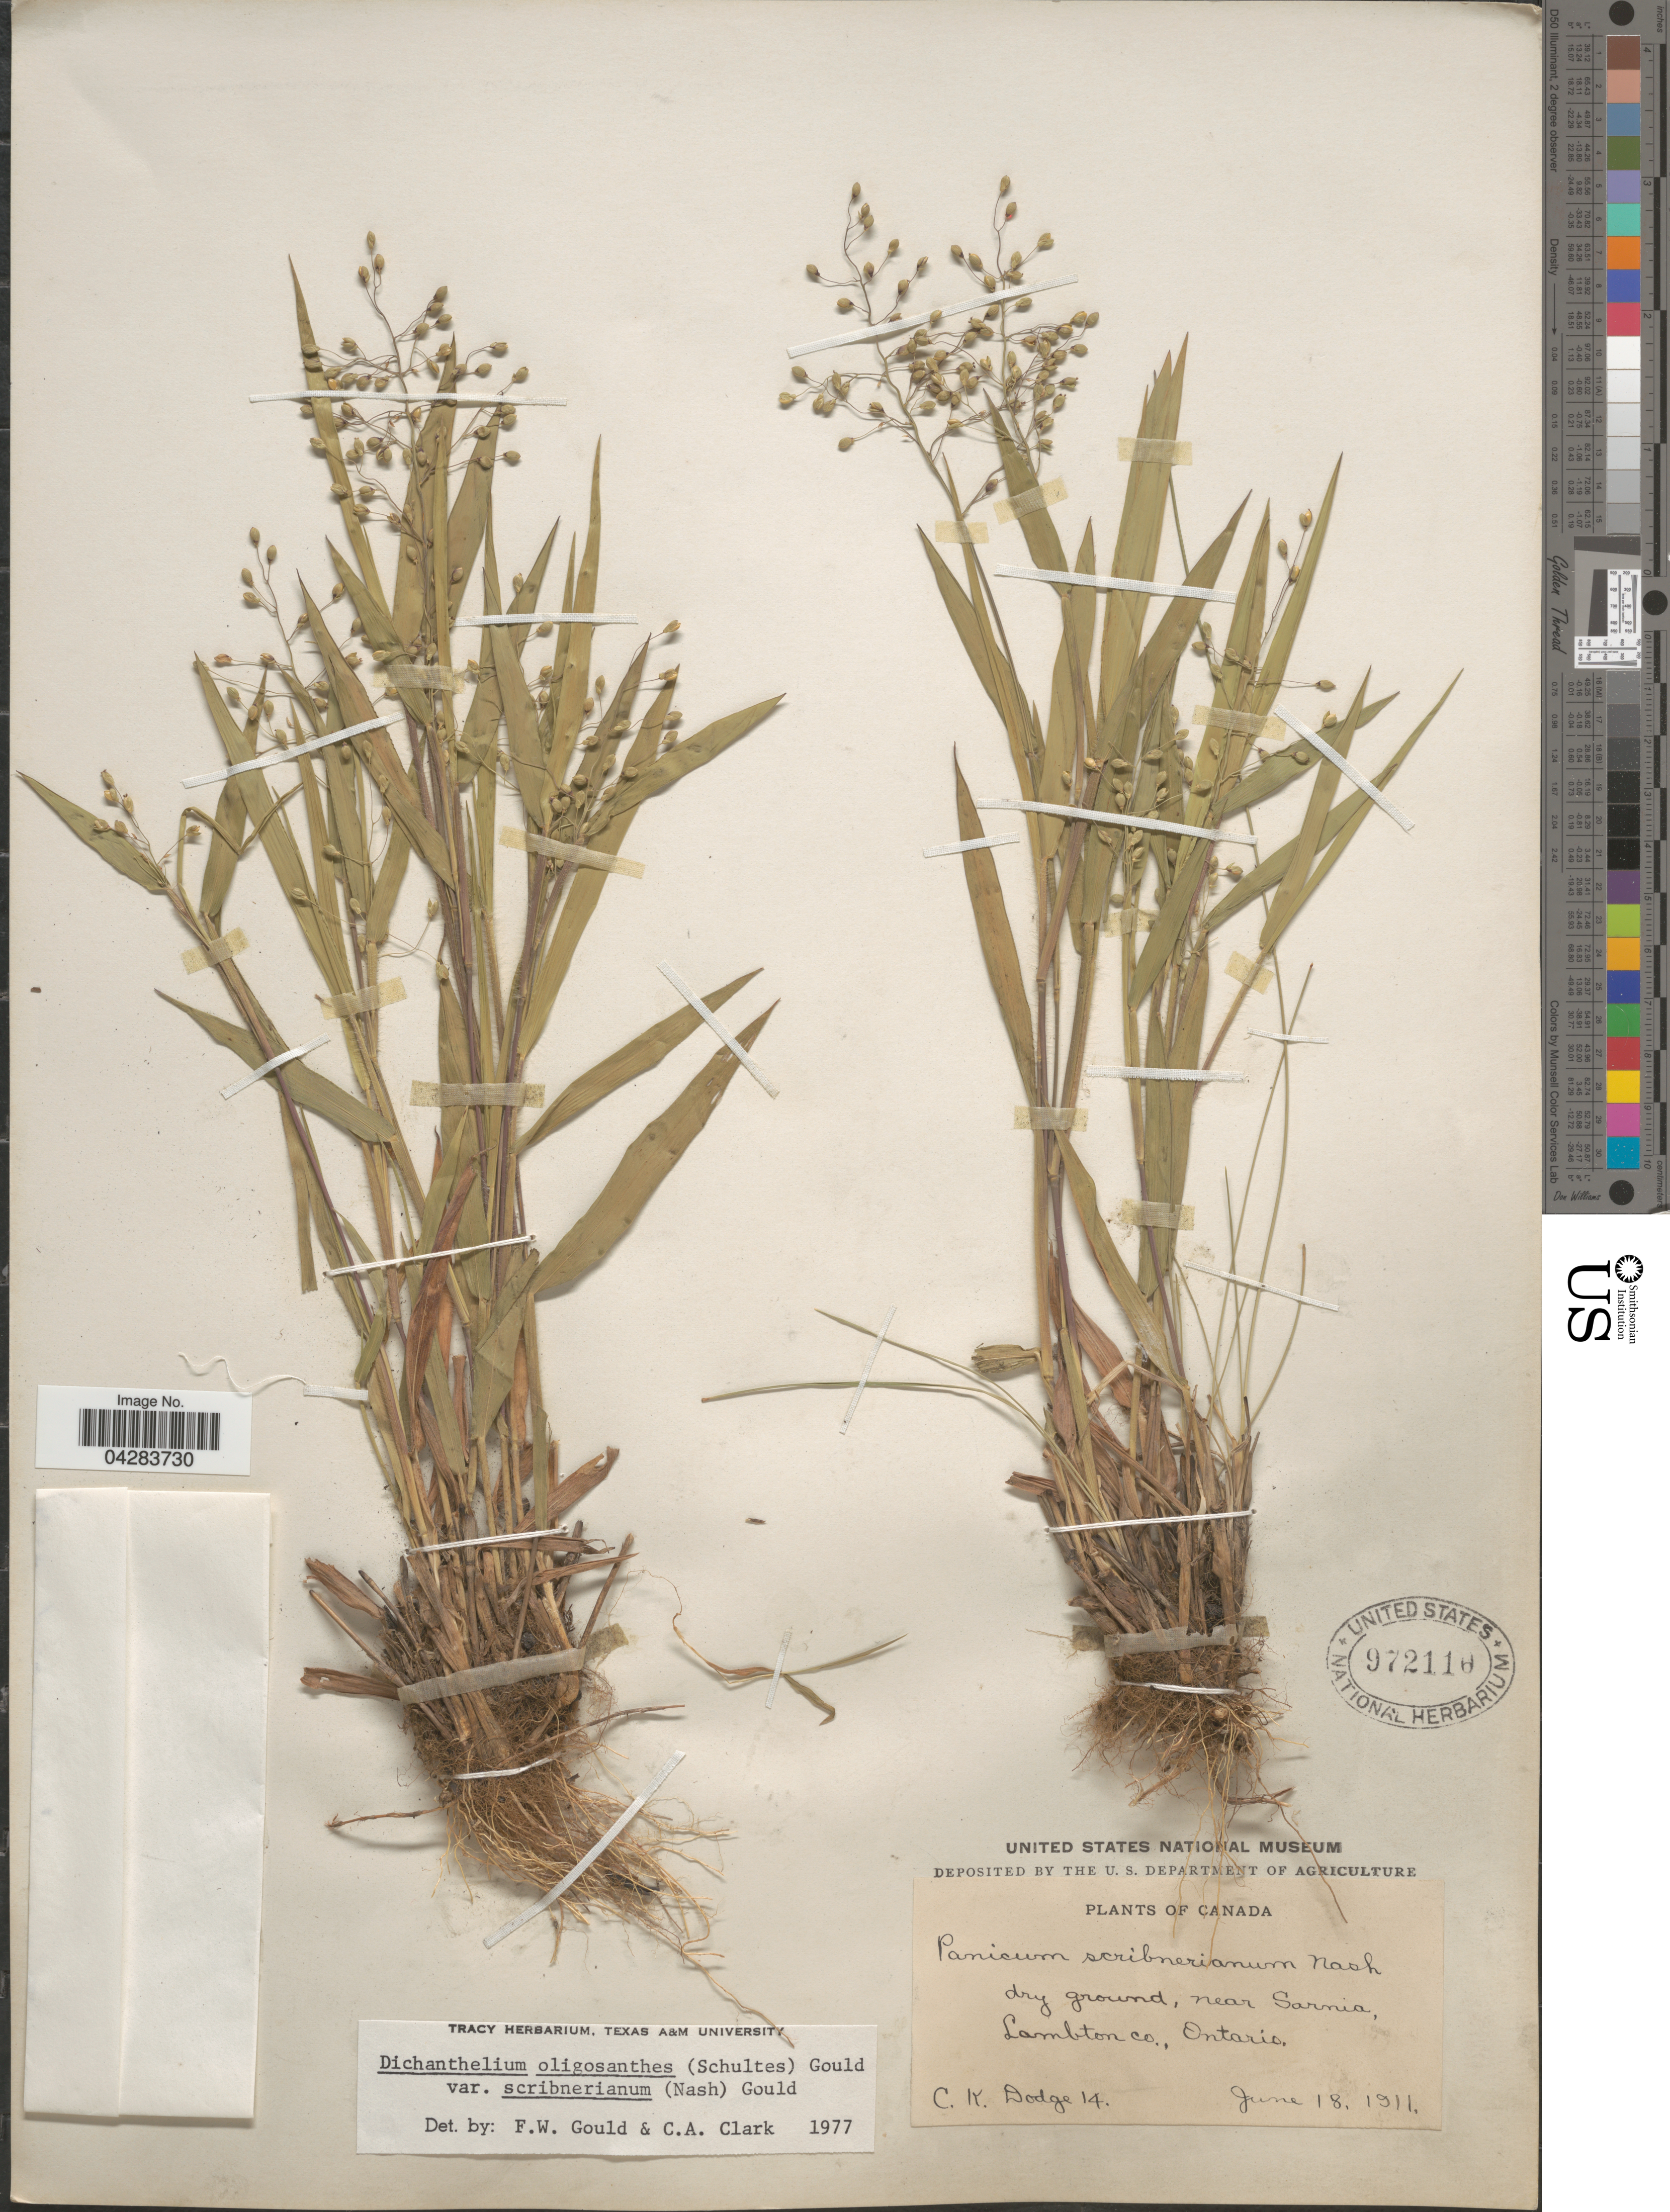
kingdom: Plantae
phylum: Tracheophyta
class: Liliopsida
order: Poales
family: Poaceae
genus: Dichanthelium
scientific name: Dichanthelium oligosanthes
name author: (Schult.) Gould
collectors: C. Dodge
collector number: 14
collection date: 1911-06-18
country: Canada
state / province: Ontario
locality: Near Sarnia, Lambton Co.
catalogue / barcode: US 972110